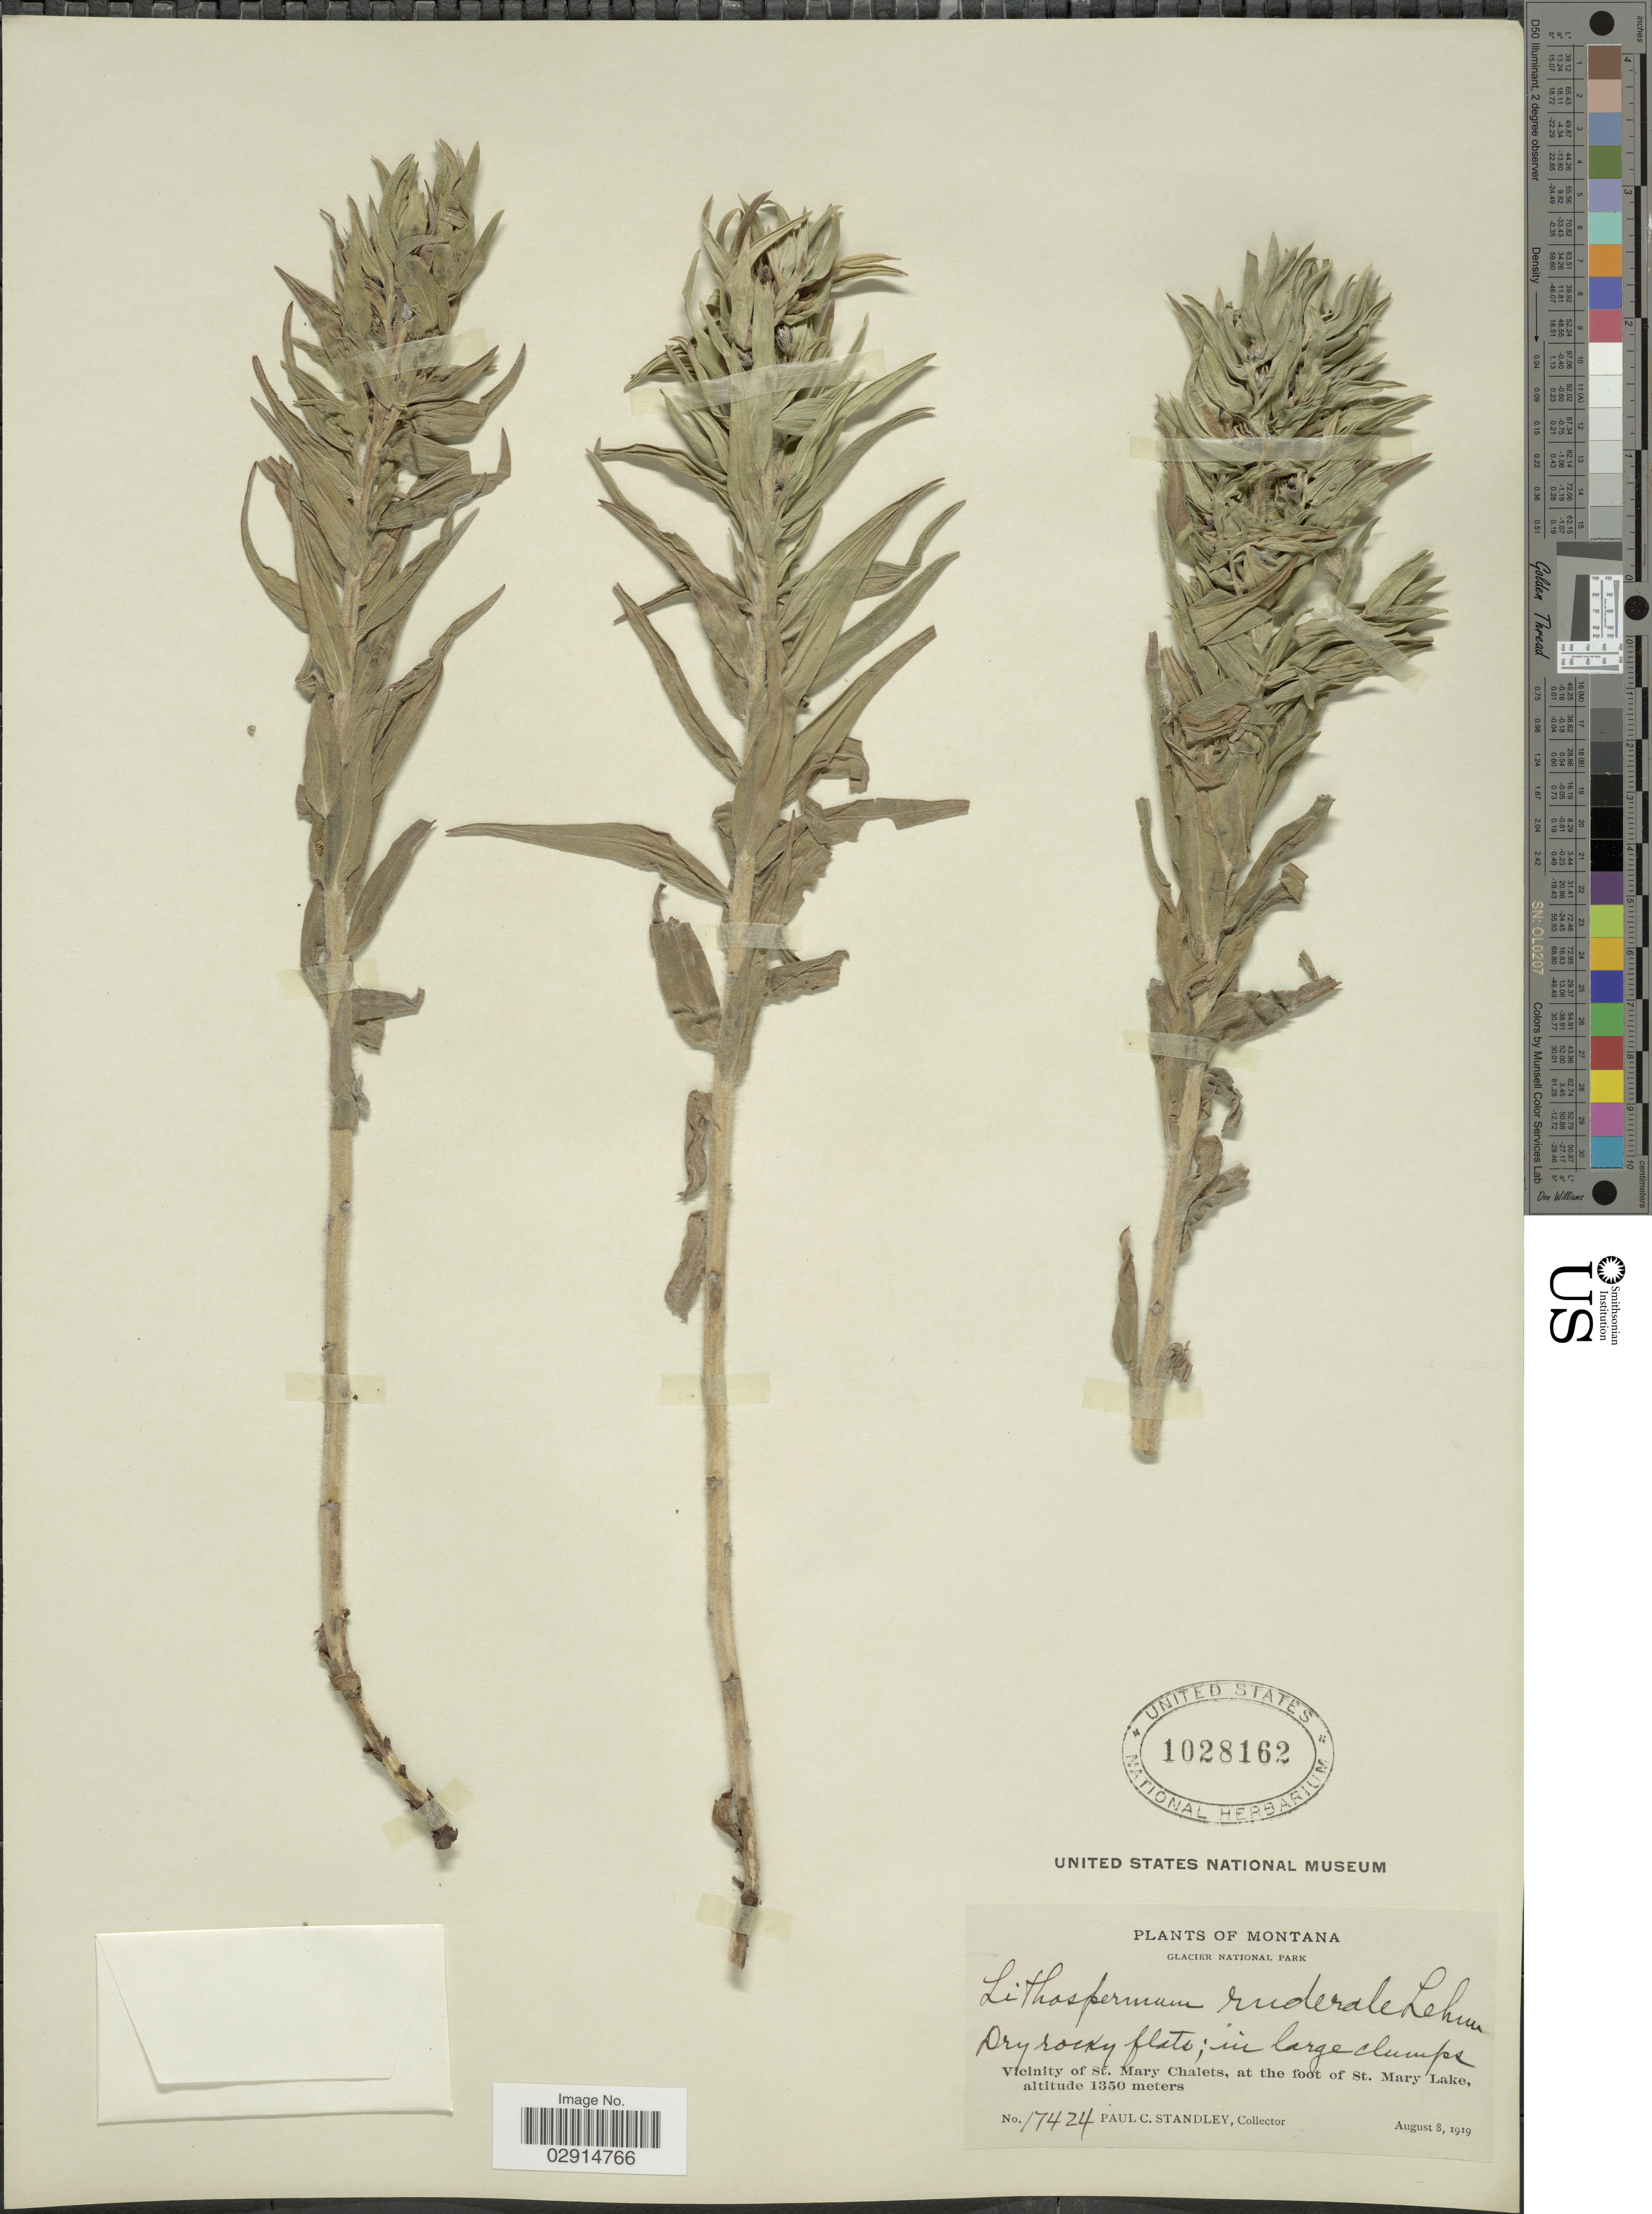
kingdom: Plantae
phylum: Tracheophyta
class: Magnoliopsida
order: Boraginales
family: Boraginaceae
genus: Lithospermum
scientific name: Lithospermum ruderale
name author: Douglas ex Lehm.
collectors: P. C. Standley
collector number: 17424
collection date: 1919-08-08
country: United States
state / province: Montana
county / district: Glacier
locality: Glacier National Park, Vicinity of St. Mary Chalets, at the foot of St. Mary Lake.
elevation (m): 1350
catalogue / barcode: US 1028162